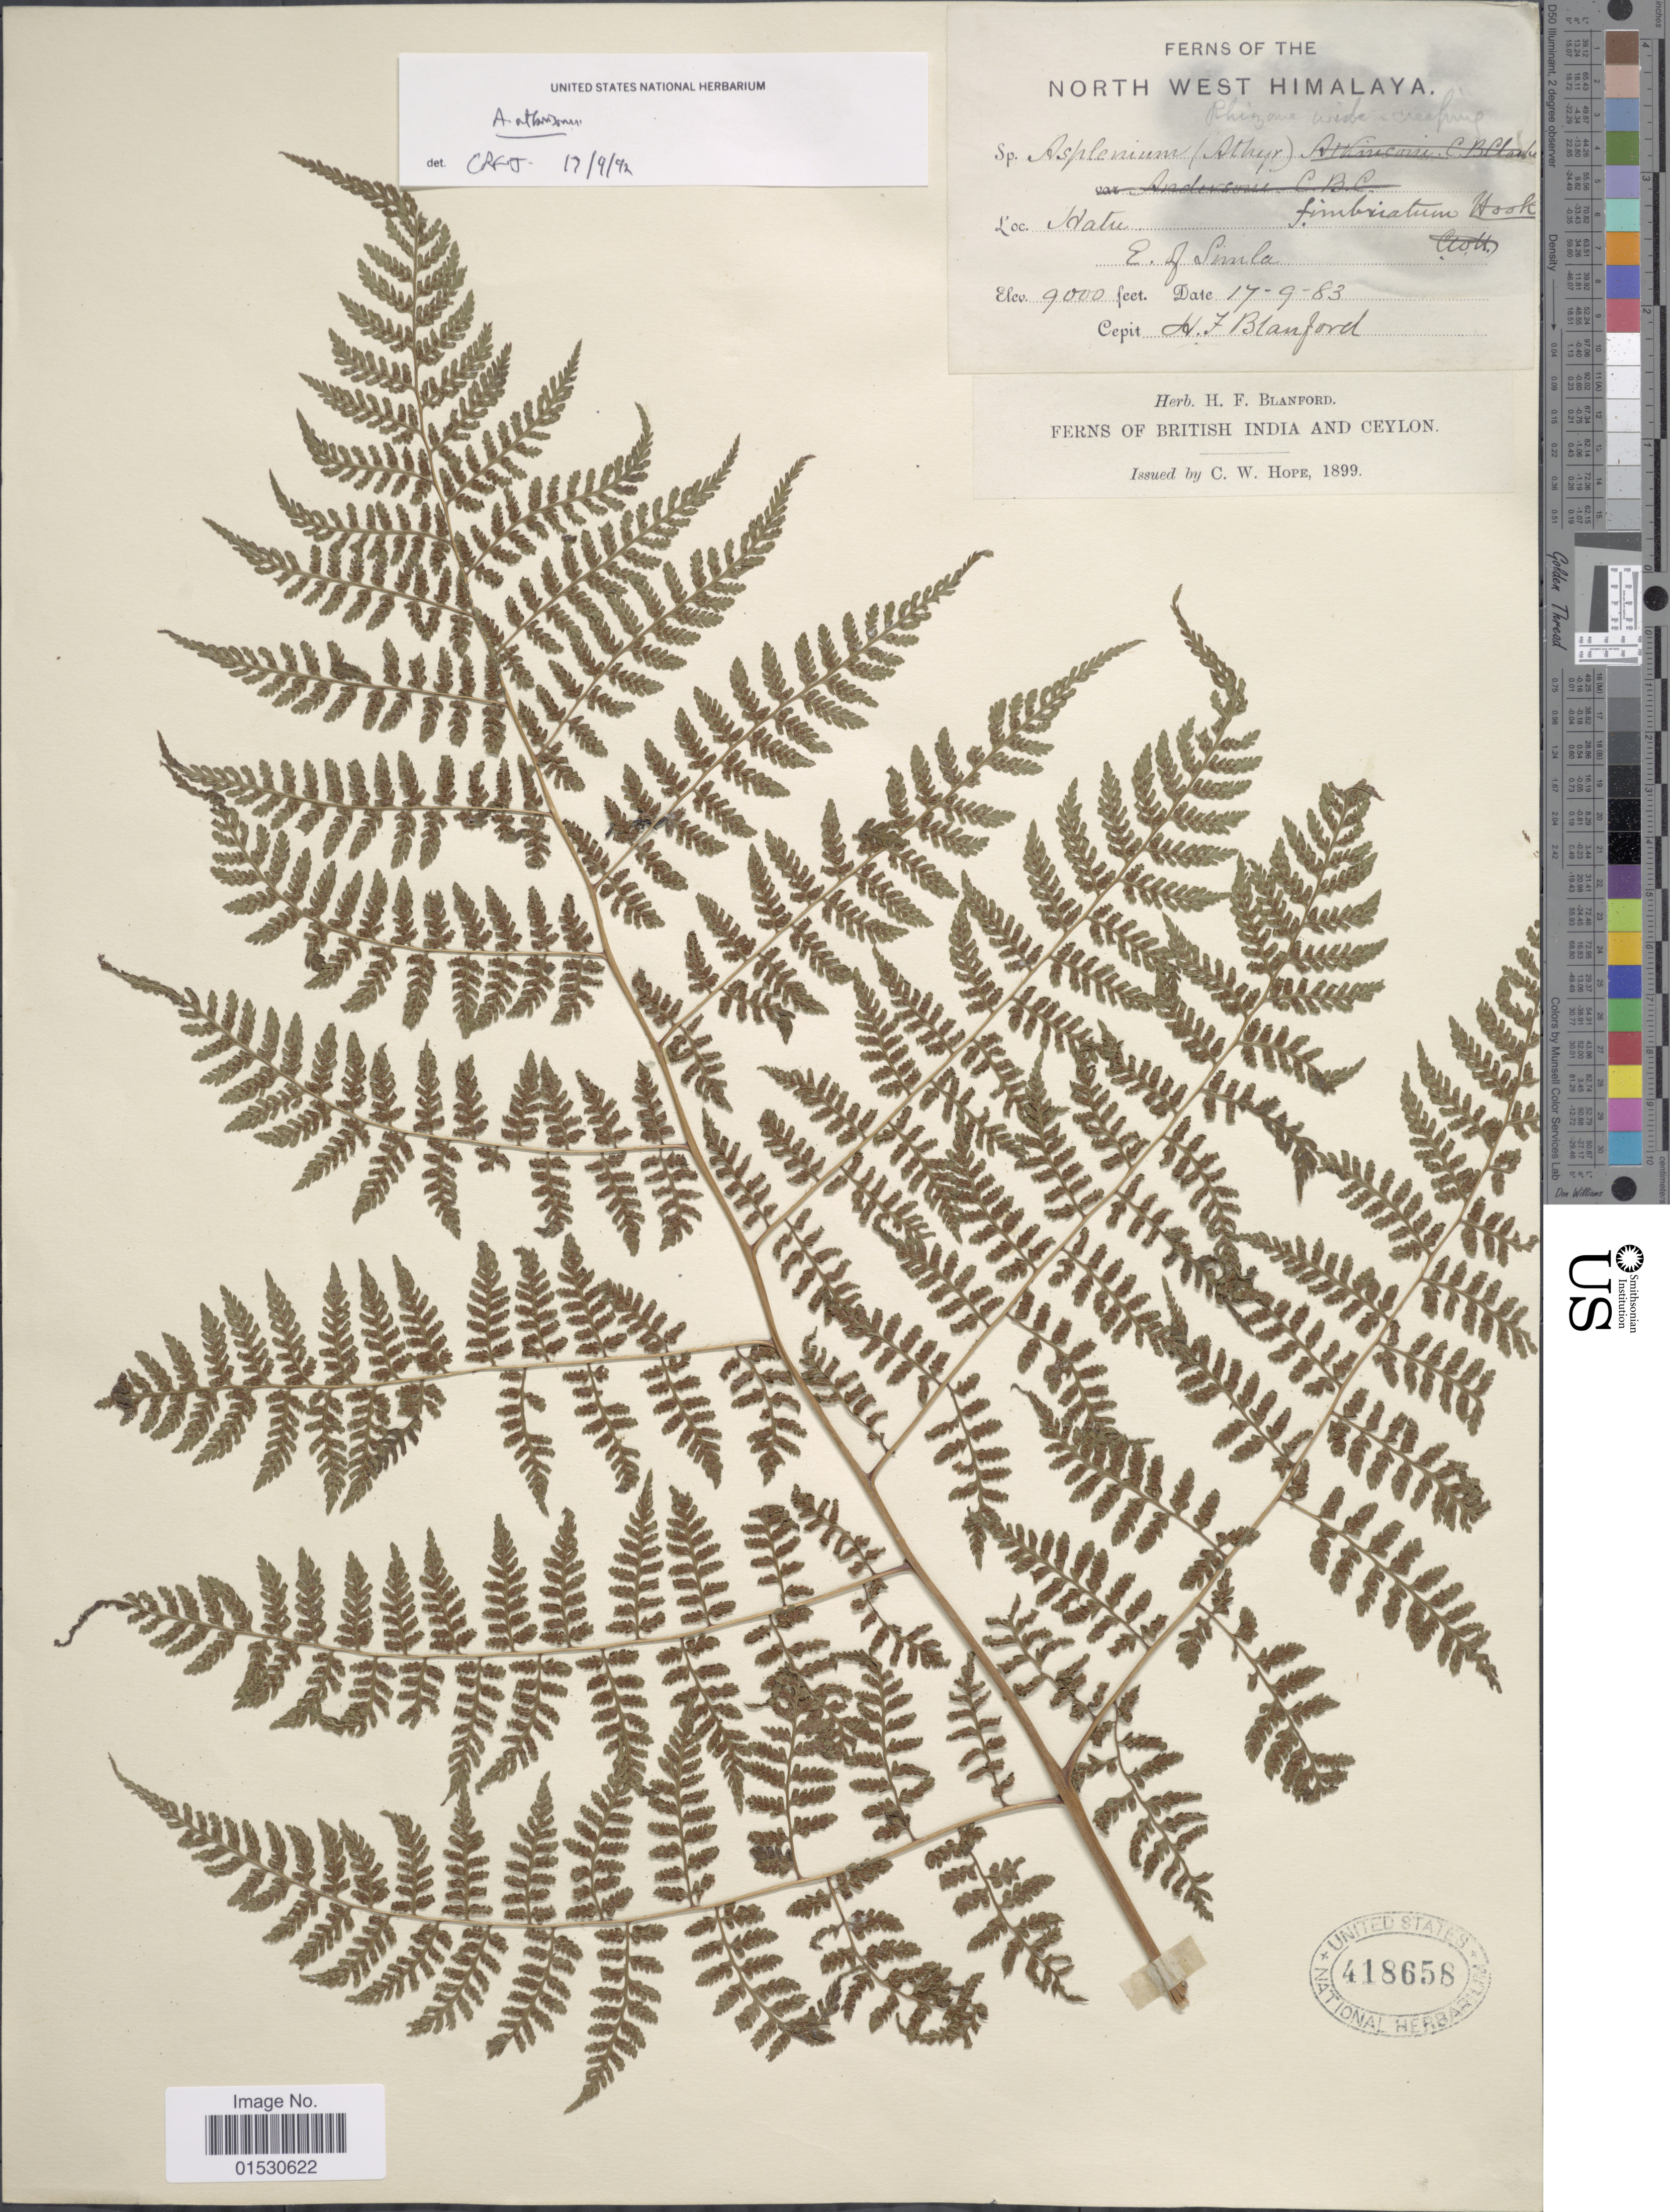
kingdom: Plantae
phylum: Tracheophyta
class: Polypodiopsida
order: Polypodiales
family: Athyriaceae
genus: Athyrium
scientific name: Athyrium fimbriatum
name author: (Wall.) T. Moore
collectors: H. Blanford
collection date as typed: Transcribed d/m/y: 17/9/83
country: India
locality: North West Himalaya, Hatu, E of Simla, British India & Ceylon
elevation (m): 2743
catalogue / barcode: US 418658